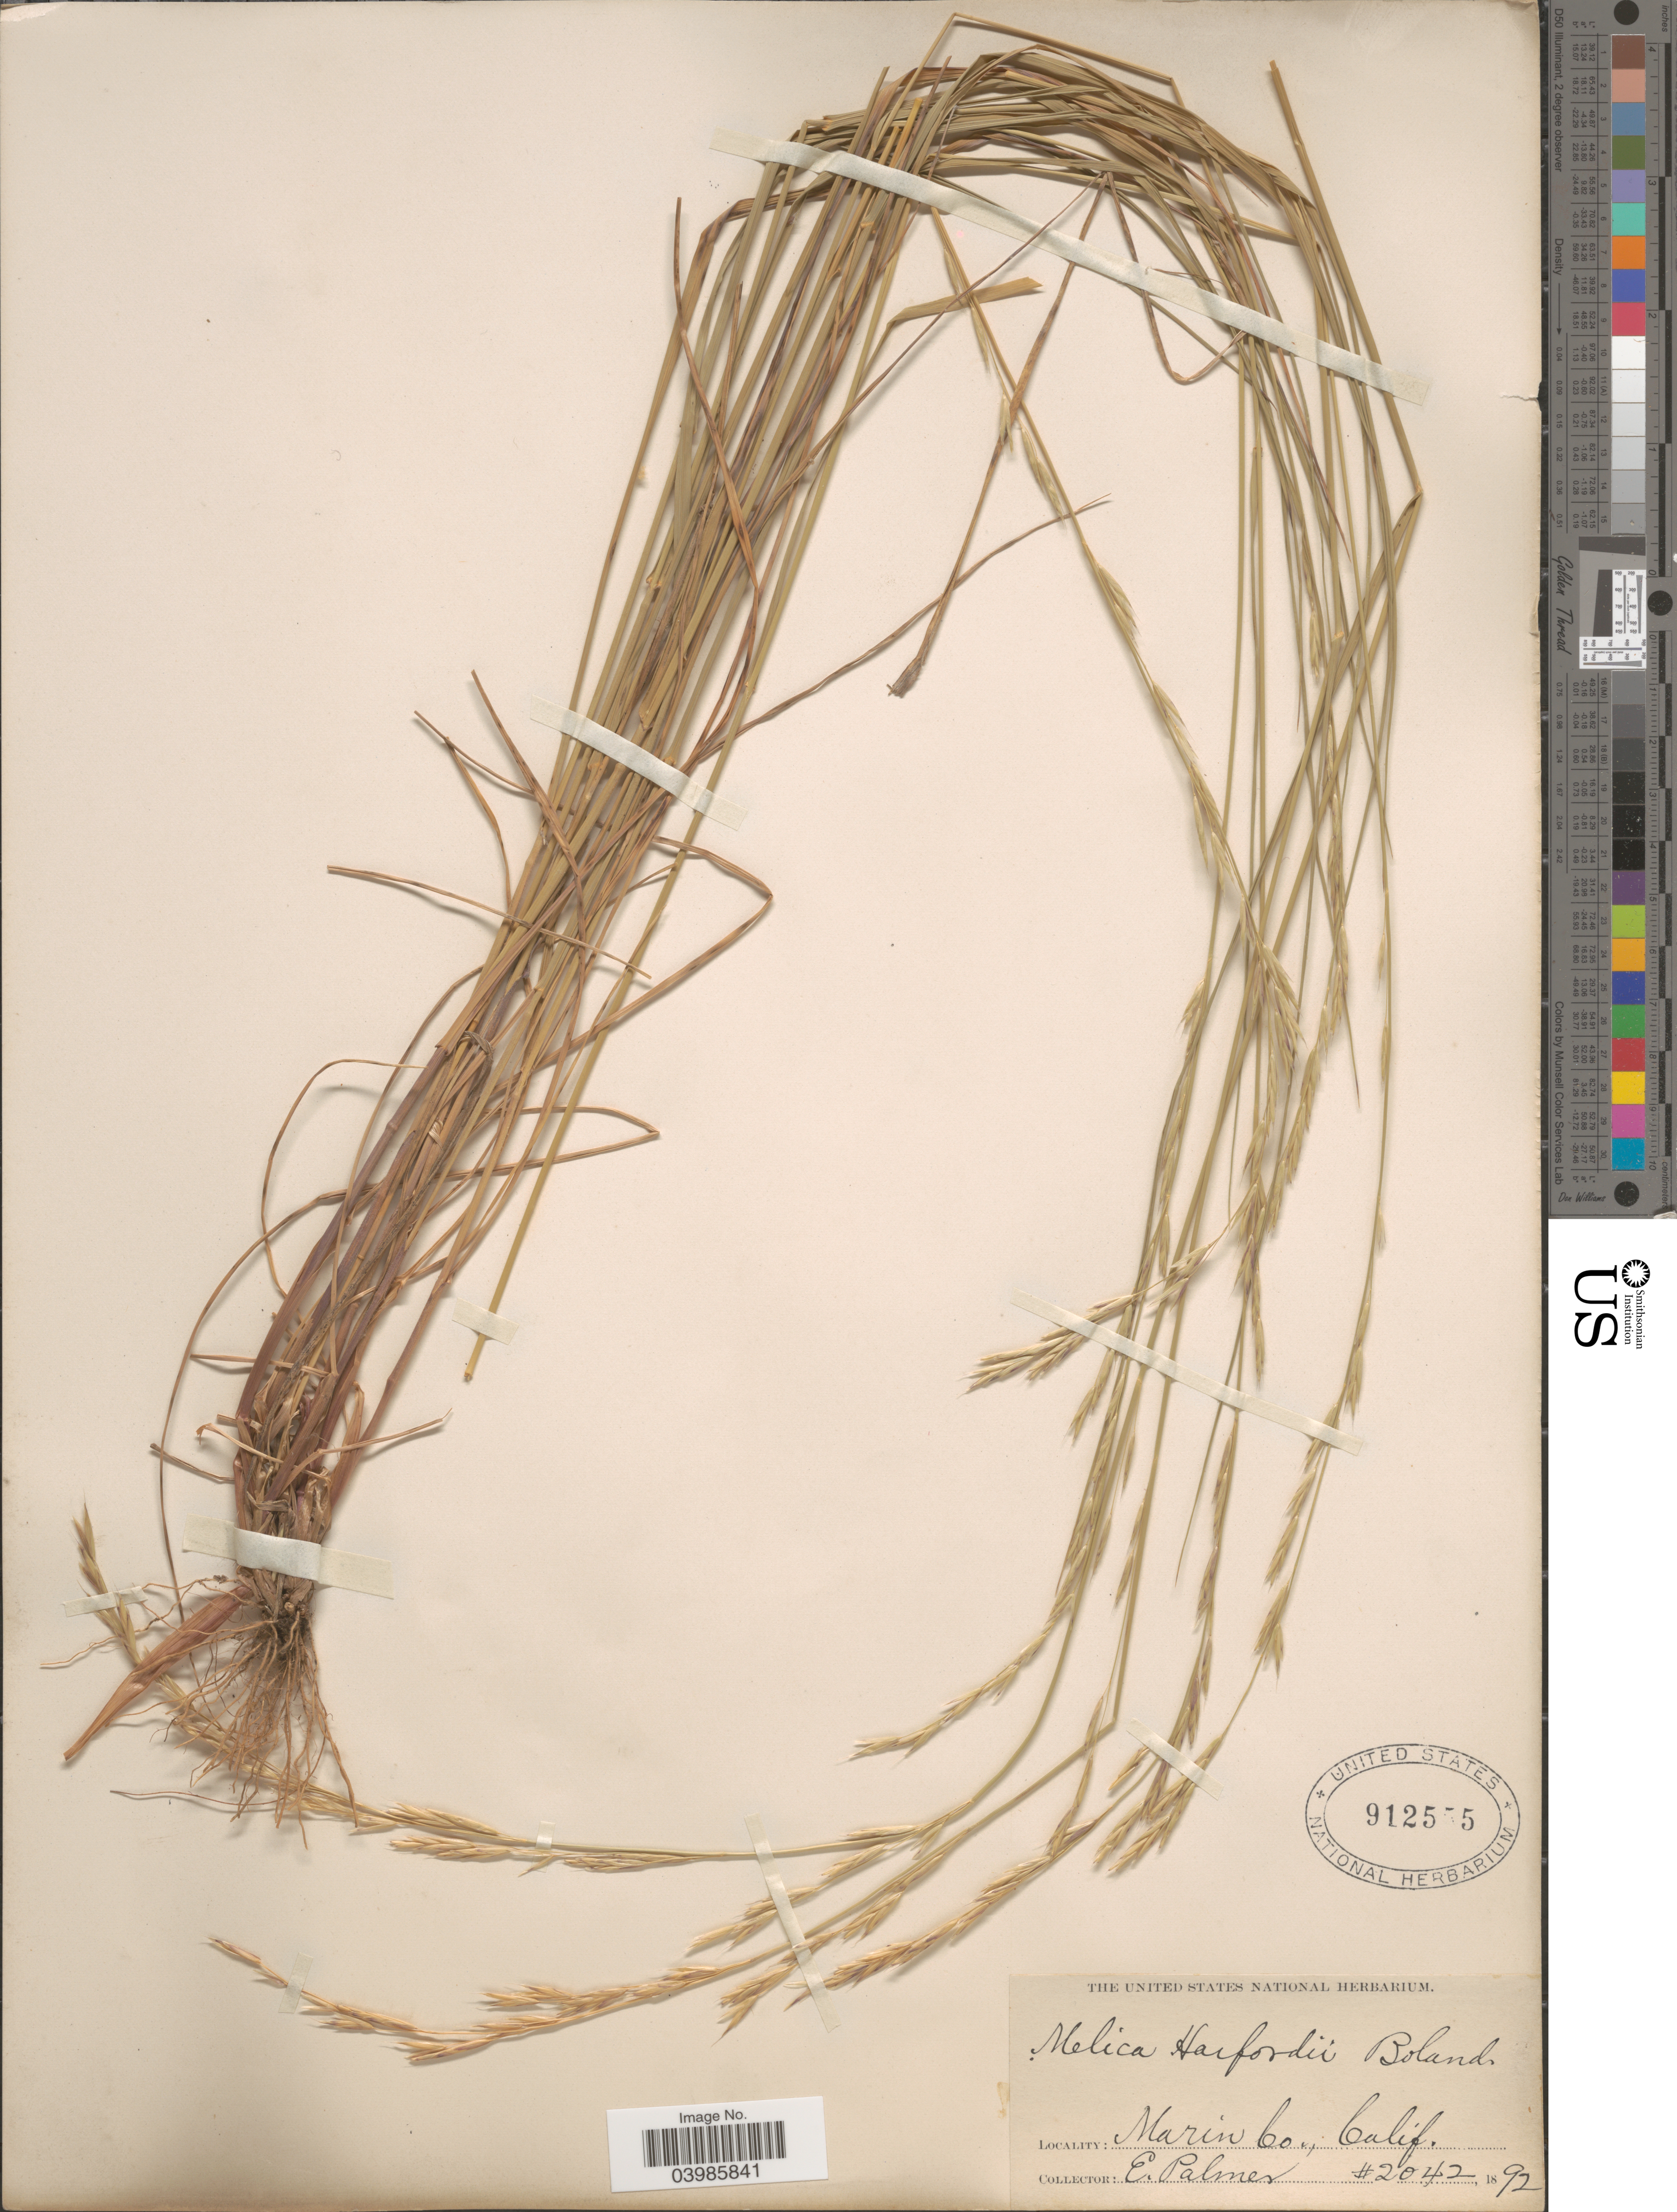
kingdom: Plantae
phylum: Tracheophyta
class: Liliopsida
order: Poales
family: Poaceae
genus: Melica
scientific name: Melica harfordii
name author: Bol.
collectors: E. Palmer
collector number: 2042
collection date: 1892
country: United States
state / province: California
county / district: Marin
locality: Marin Co.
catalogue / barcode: US 912555